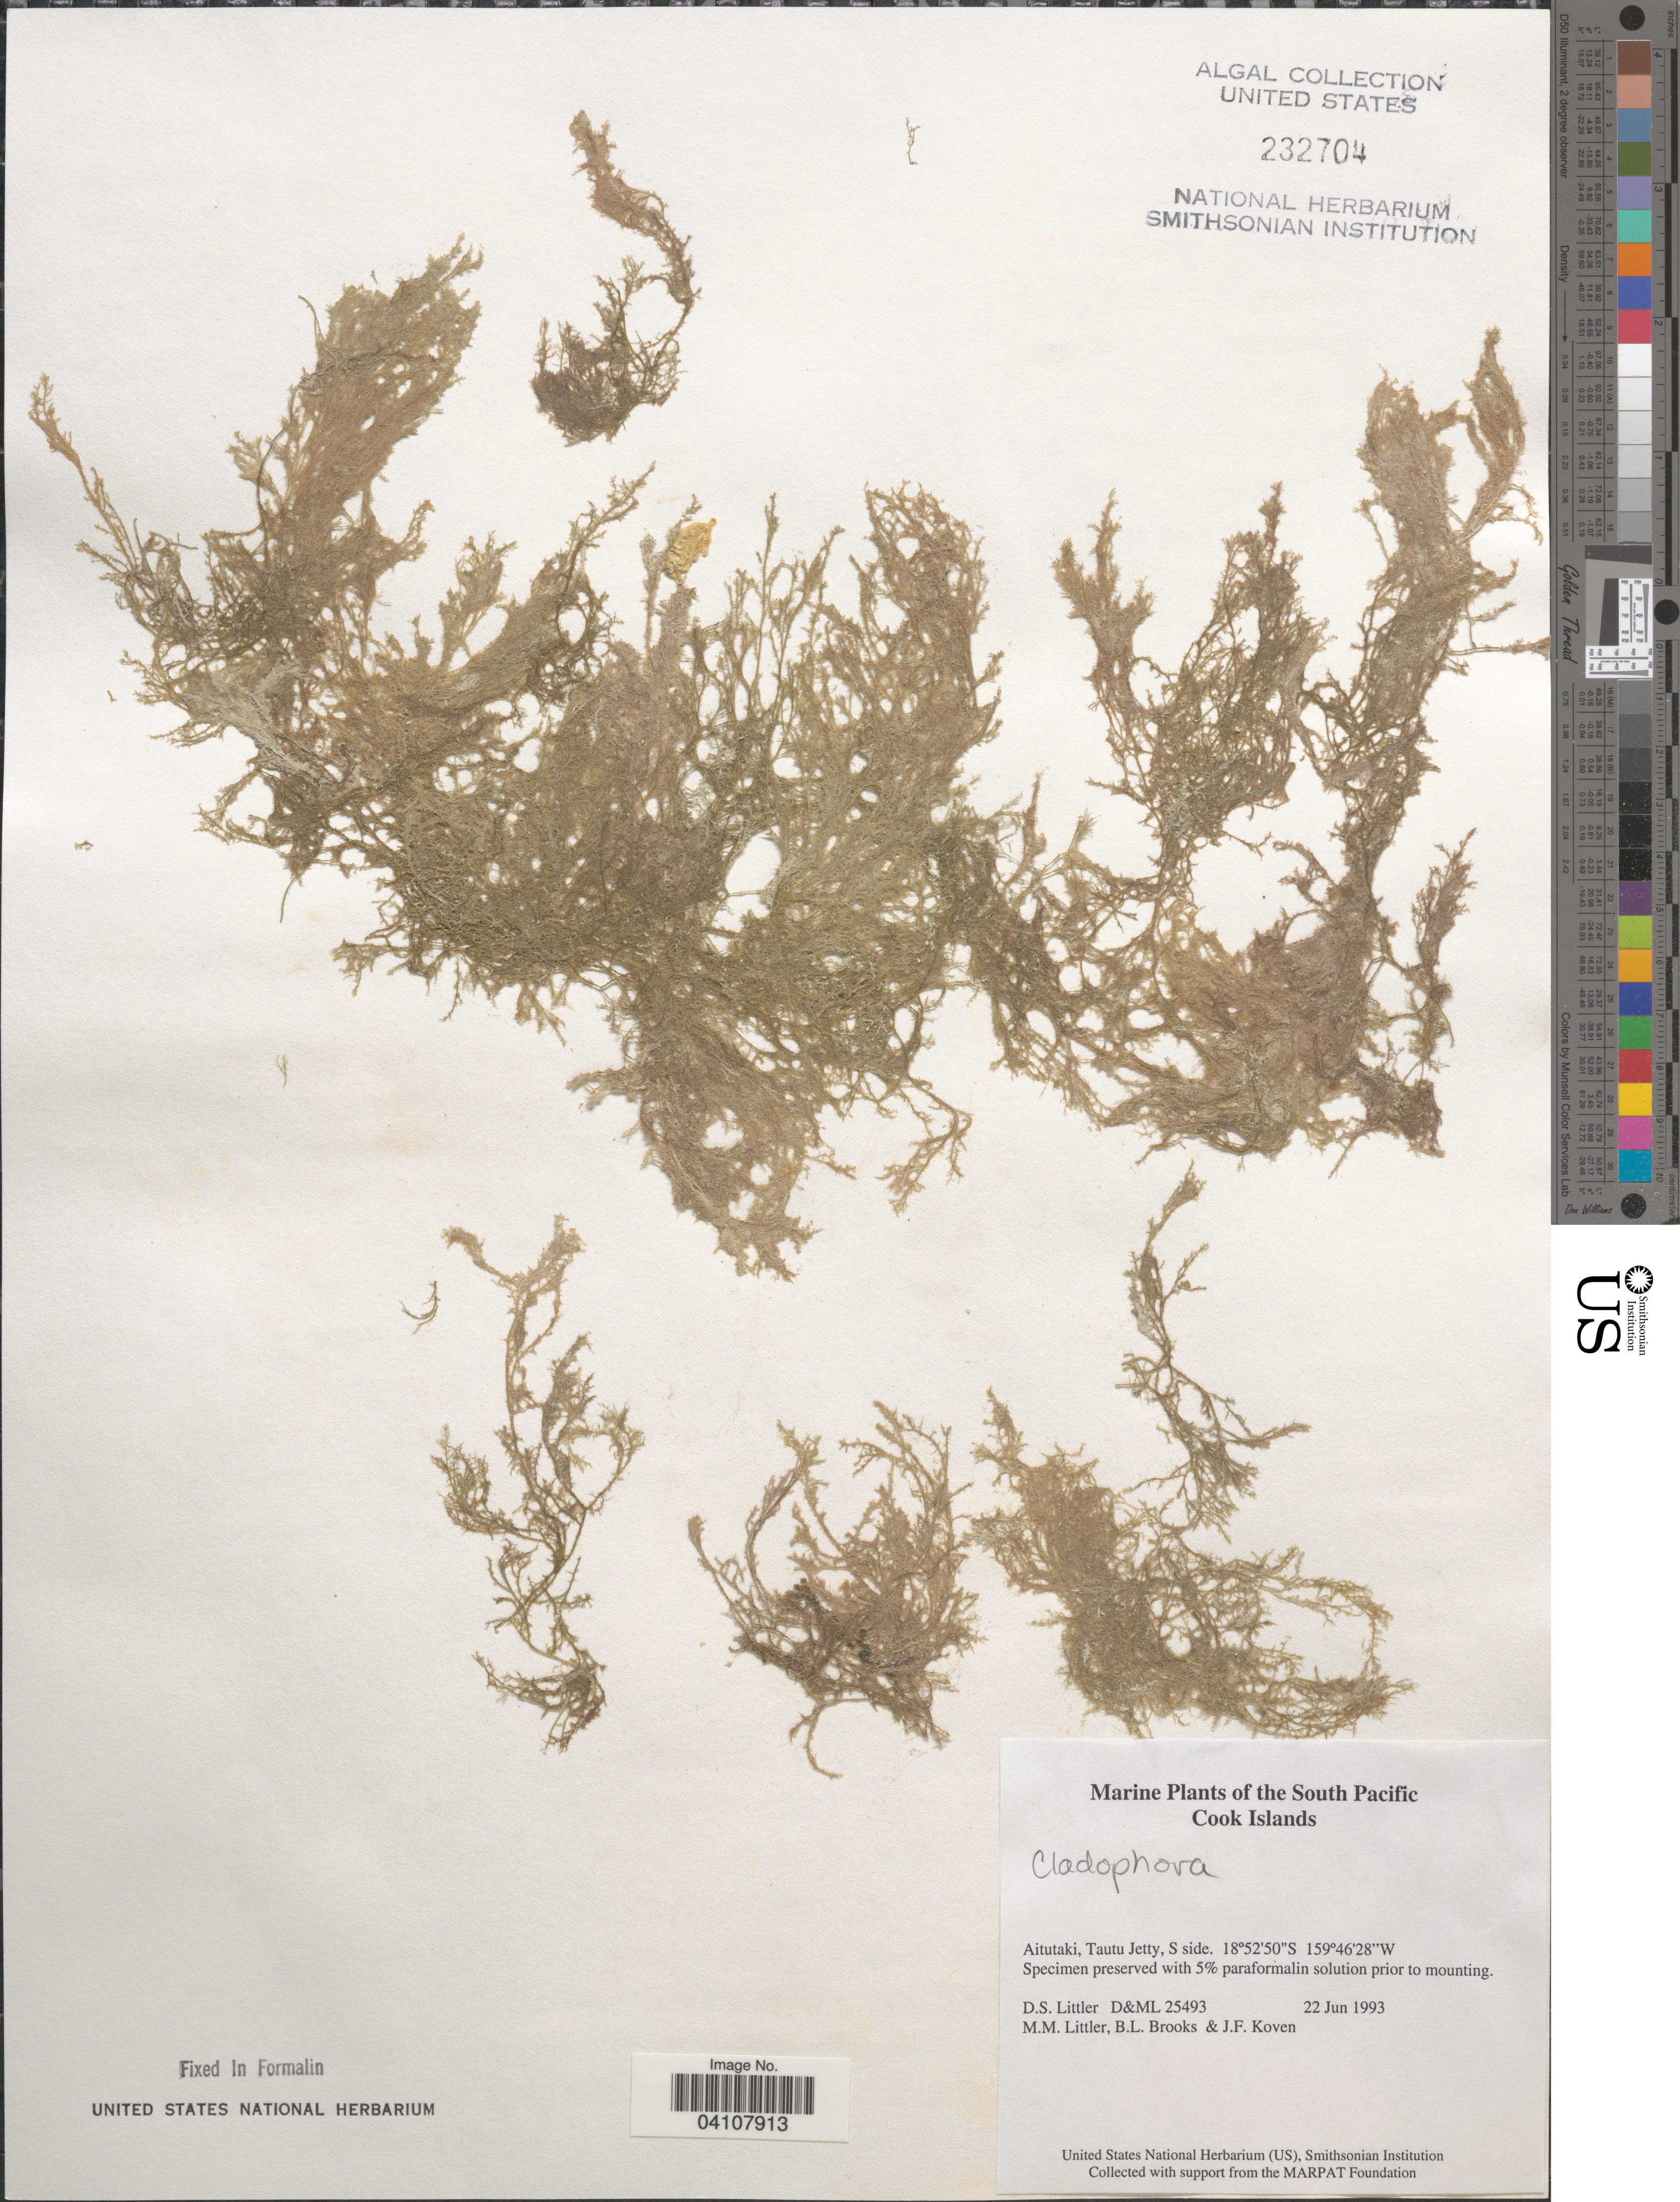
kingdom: Plantae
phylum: Chlorophyta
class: Ulvophyceae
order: Cladophorales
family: Cladophoraceae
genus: Cladophora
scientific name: Cladophora sp.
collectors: D. S. Littler, B. Brooks & J. Koven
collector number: D&ML25493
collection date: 1993-06-22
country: Cook Islands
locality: The South Pacific. Aitutaki, Tautu Jetty, S side.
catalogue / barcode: US 232704